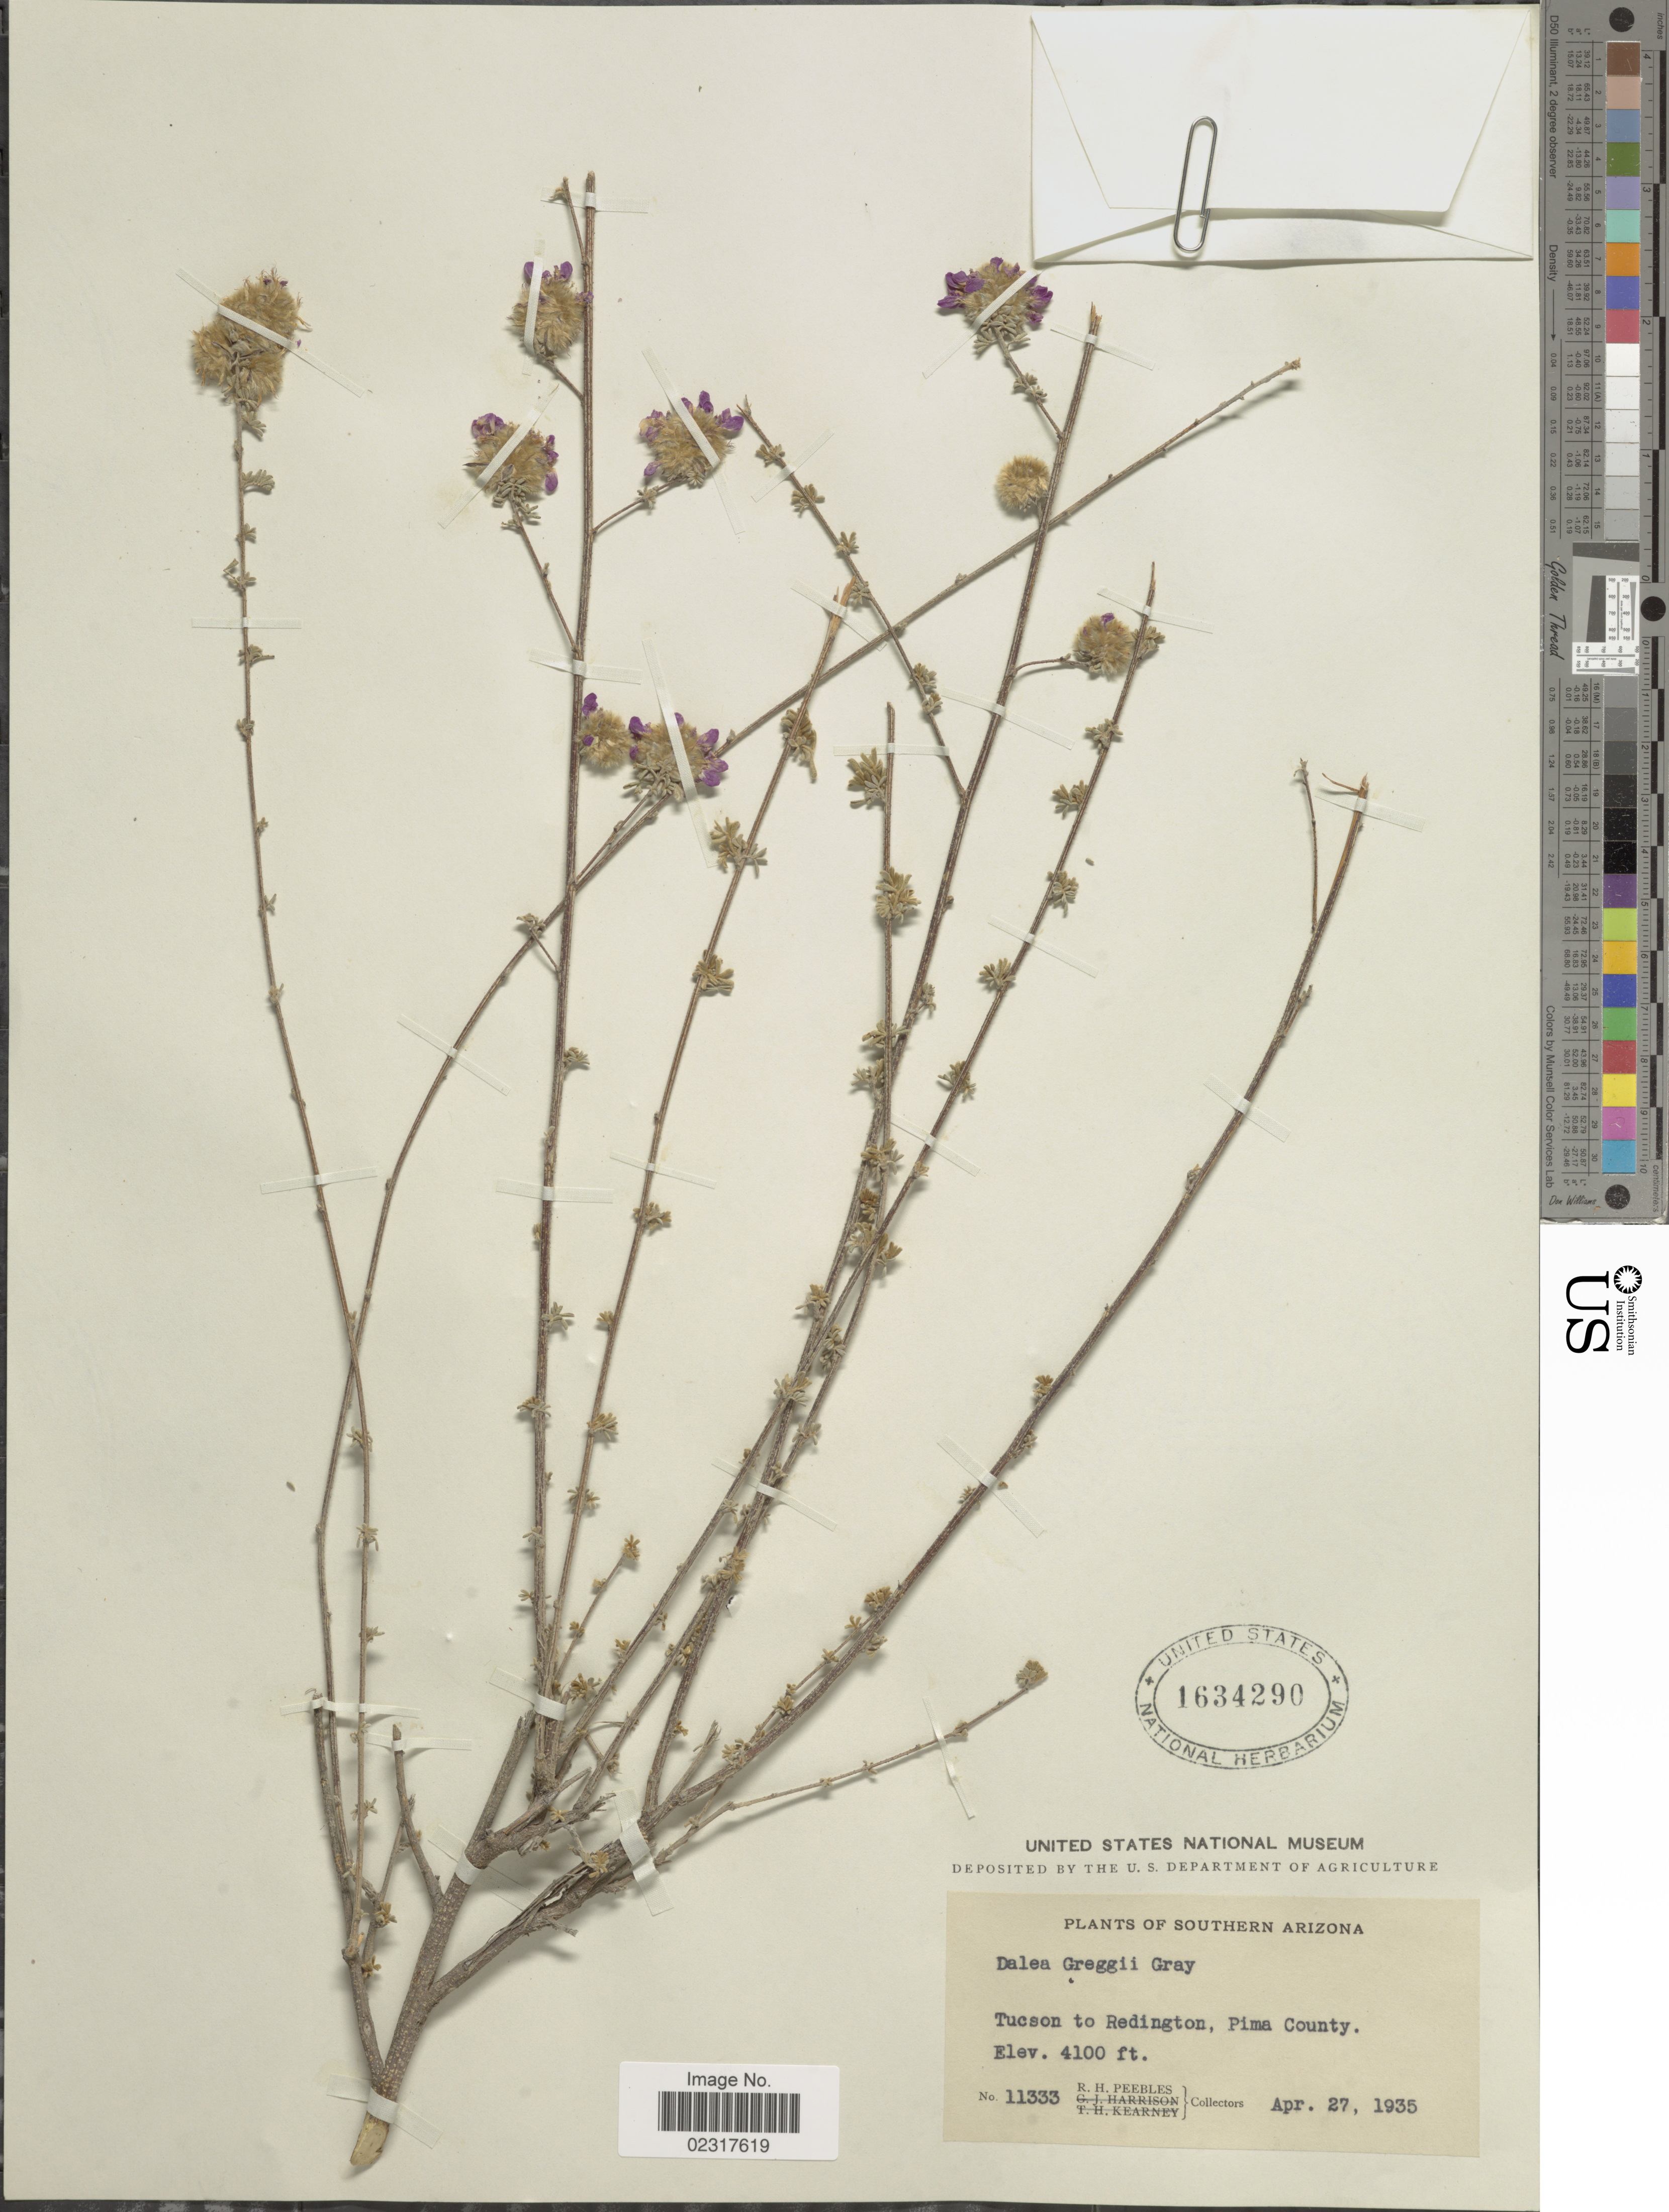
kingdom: Plantae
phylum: Tracheophyta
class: Magnoliopsida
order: Fabales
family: Fabaceae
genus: Dalea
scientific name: Dalea greggii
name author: A. Gray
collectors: R. H. Peebles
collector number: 11333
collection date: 1935-04-27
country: United States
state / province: Arizona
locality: Southern Arizona, Tucson to Redington, Pima County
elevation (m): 1250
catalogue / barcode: US 1634290